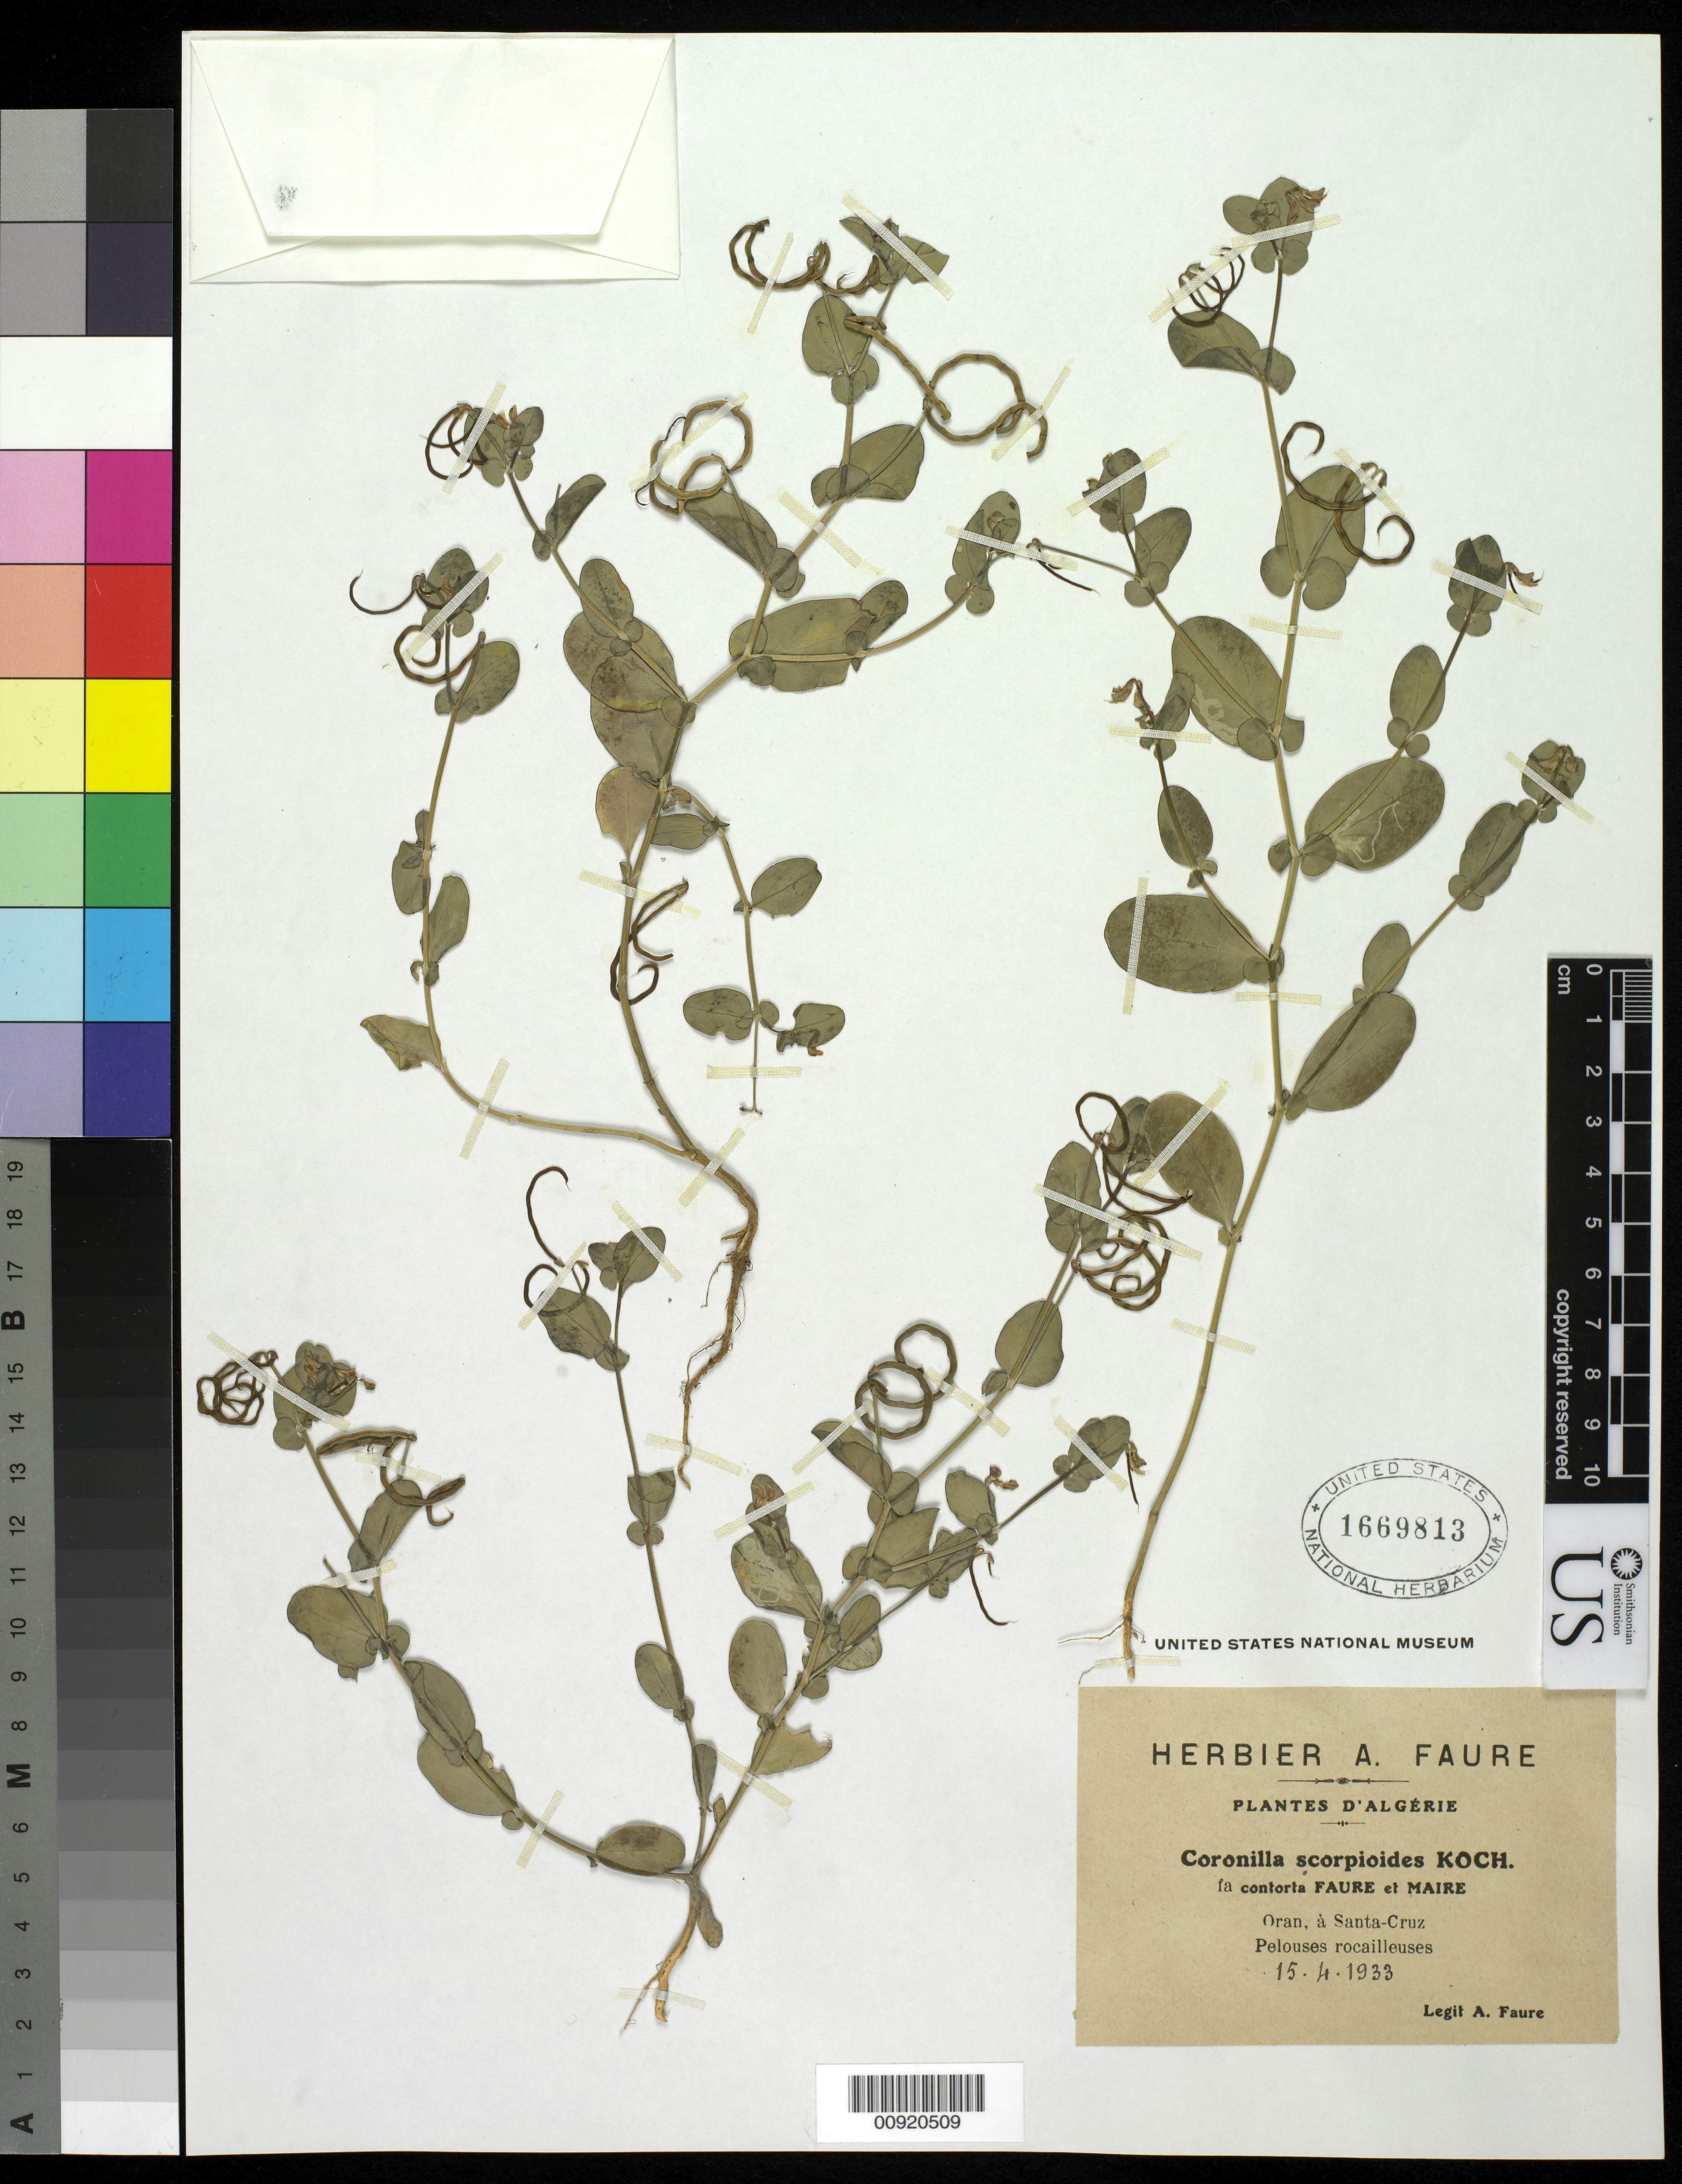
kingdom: Plantae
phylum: Tracheophyta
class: Magnoliopsida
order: Fabales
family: Fabaceae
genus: Coronilla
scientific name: Coronilla scorpioides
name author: K. Koch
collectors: A. Faure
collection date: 1933-04-15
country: Algeria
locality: Oran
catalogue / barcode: US 1669813